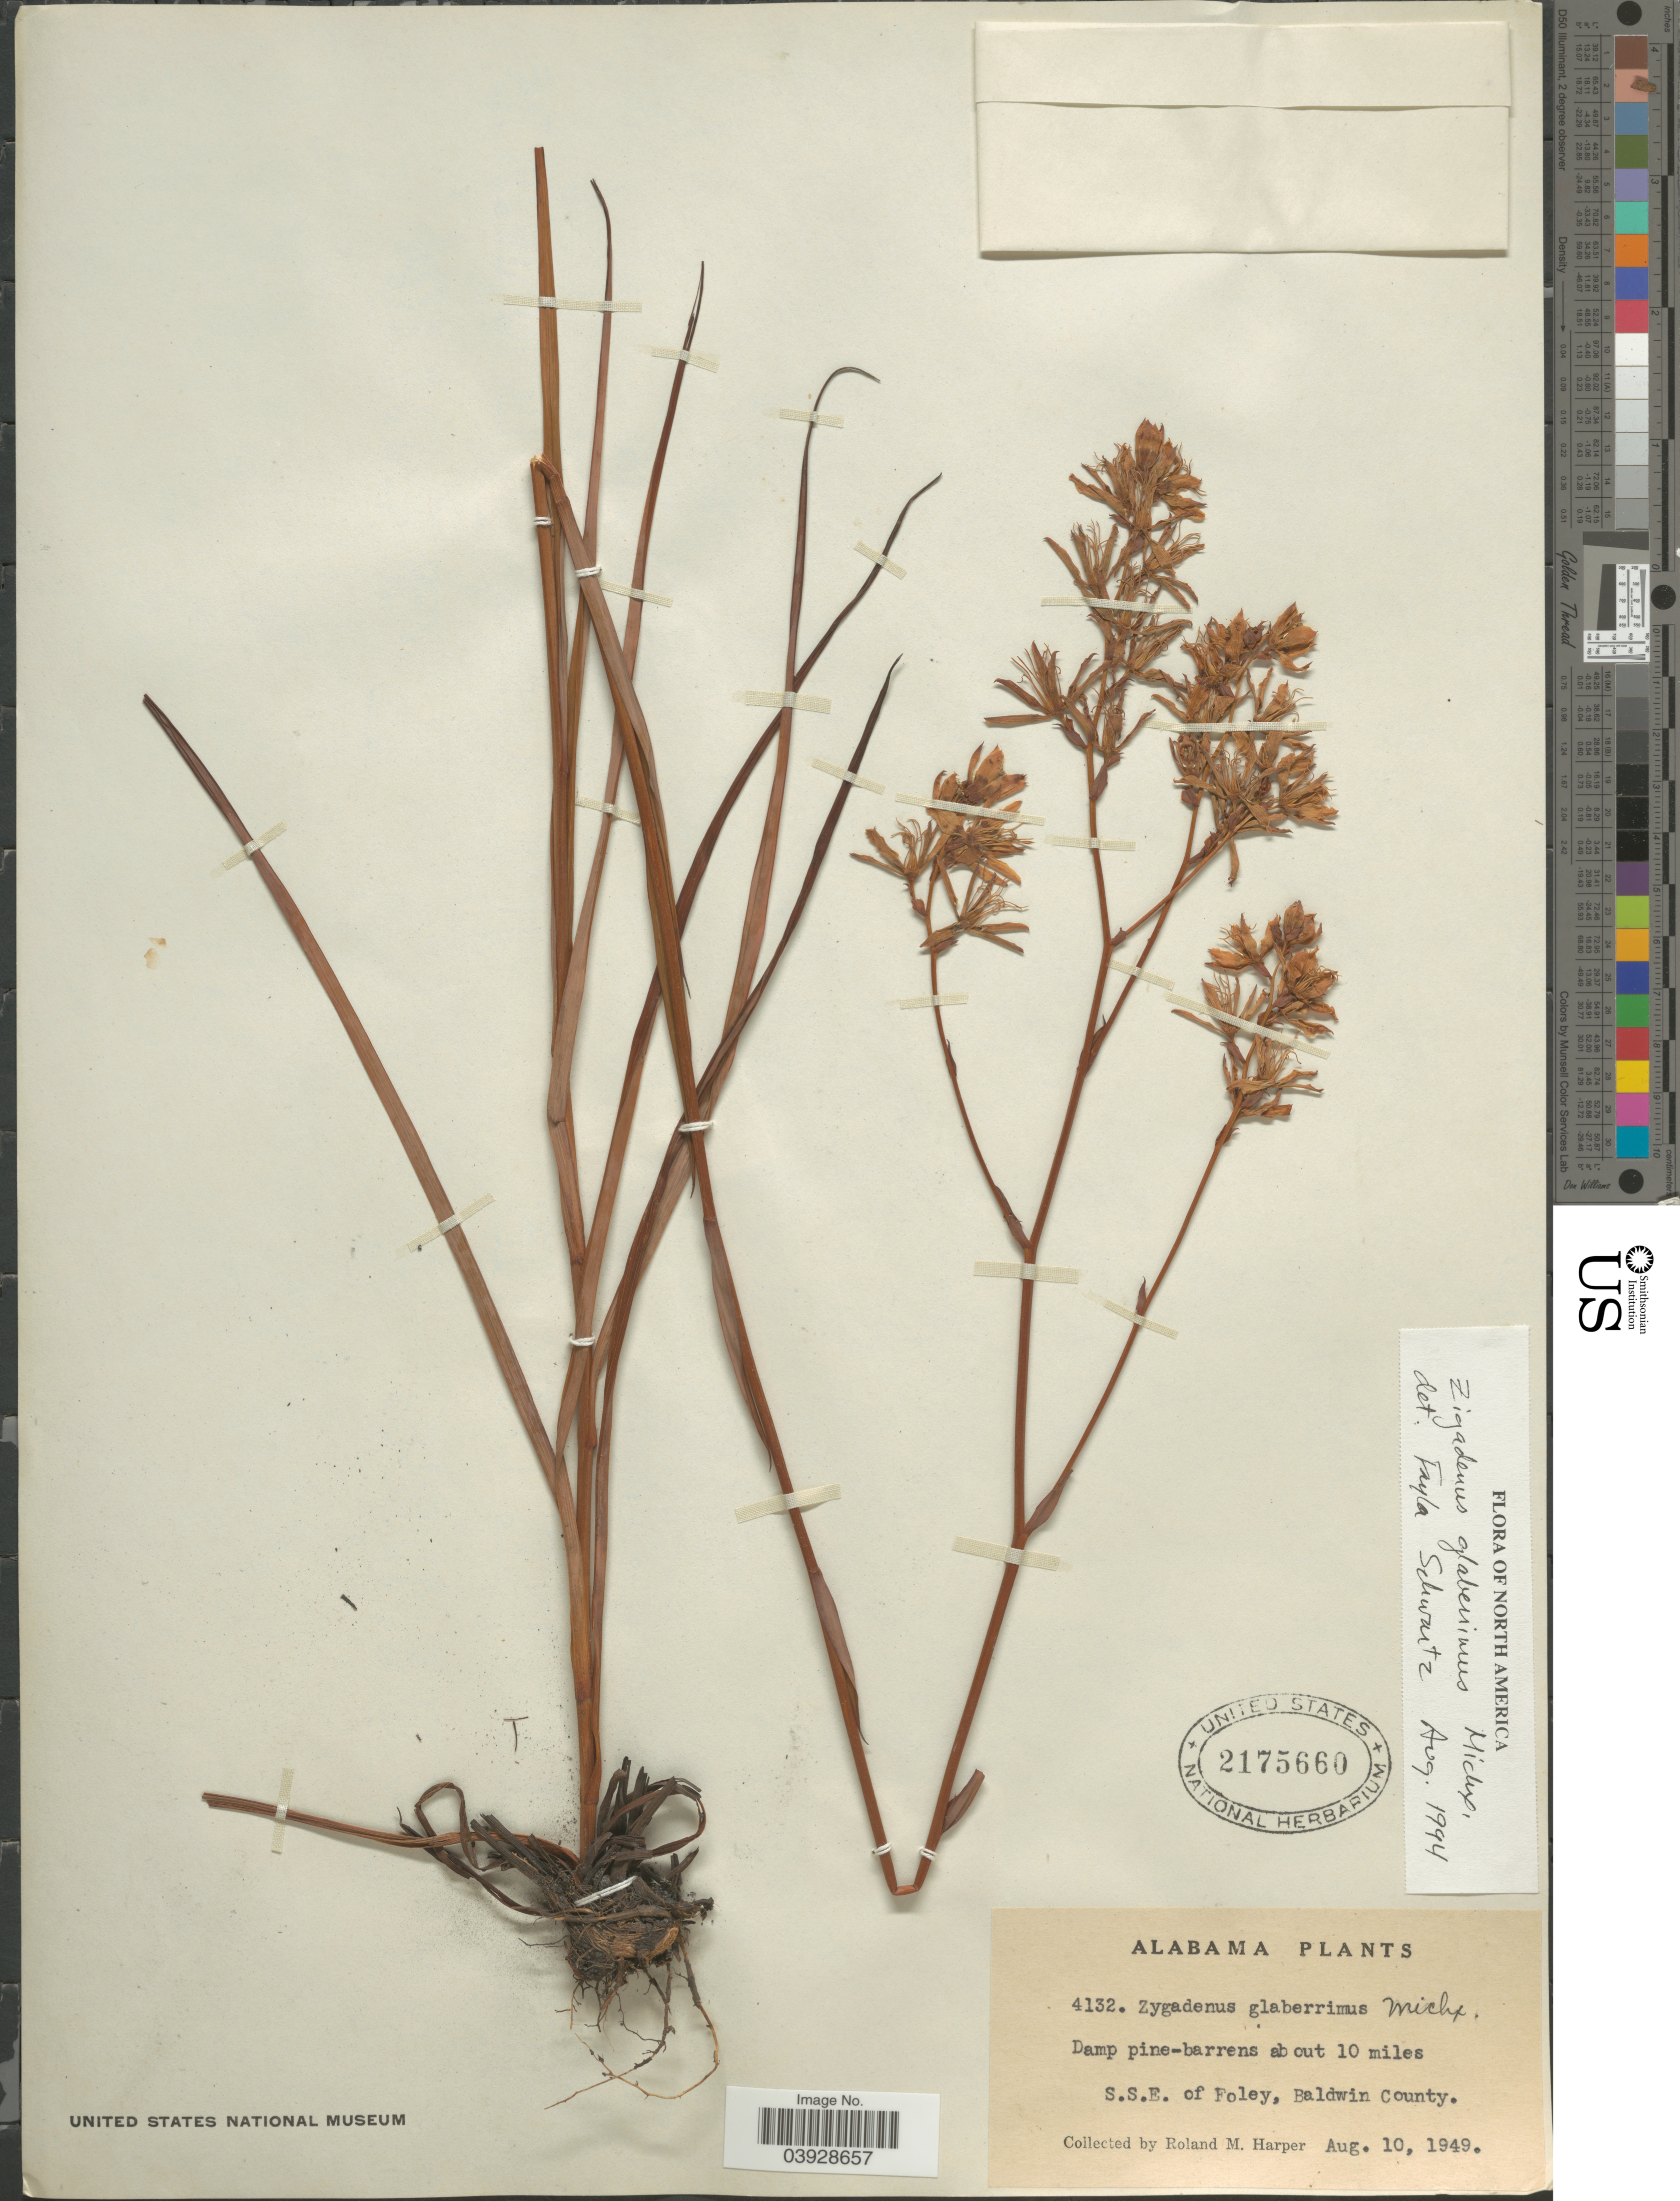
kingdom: Plantae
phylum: Tracheophyta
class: Liliopsida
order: Liliales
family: Melanthiaceae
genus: Zigadenus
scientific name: Zigadenus glaberrimus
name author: Michx.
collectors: R. M. Harper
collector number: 4132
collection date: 1949-08-10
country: United States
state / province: Alabama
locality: Damp pine-barrens about 10 miles S.S.E. of Floey, Baldwin County.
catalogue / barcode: US 2175660